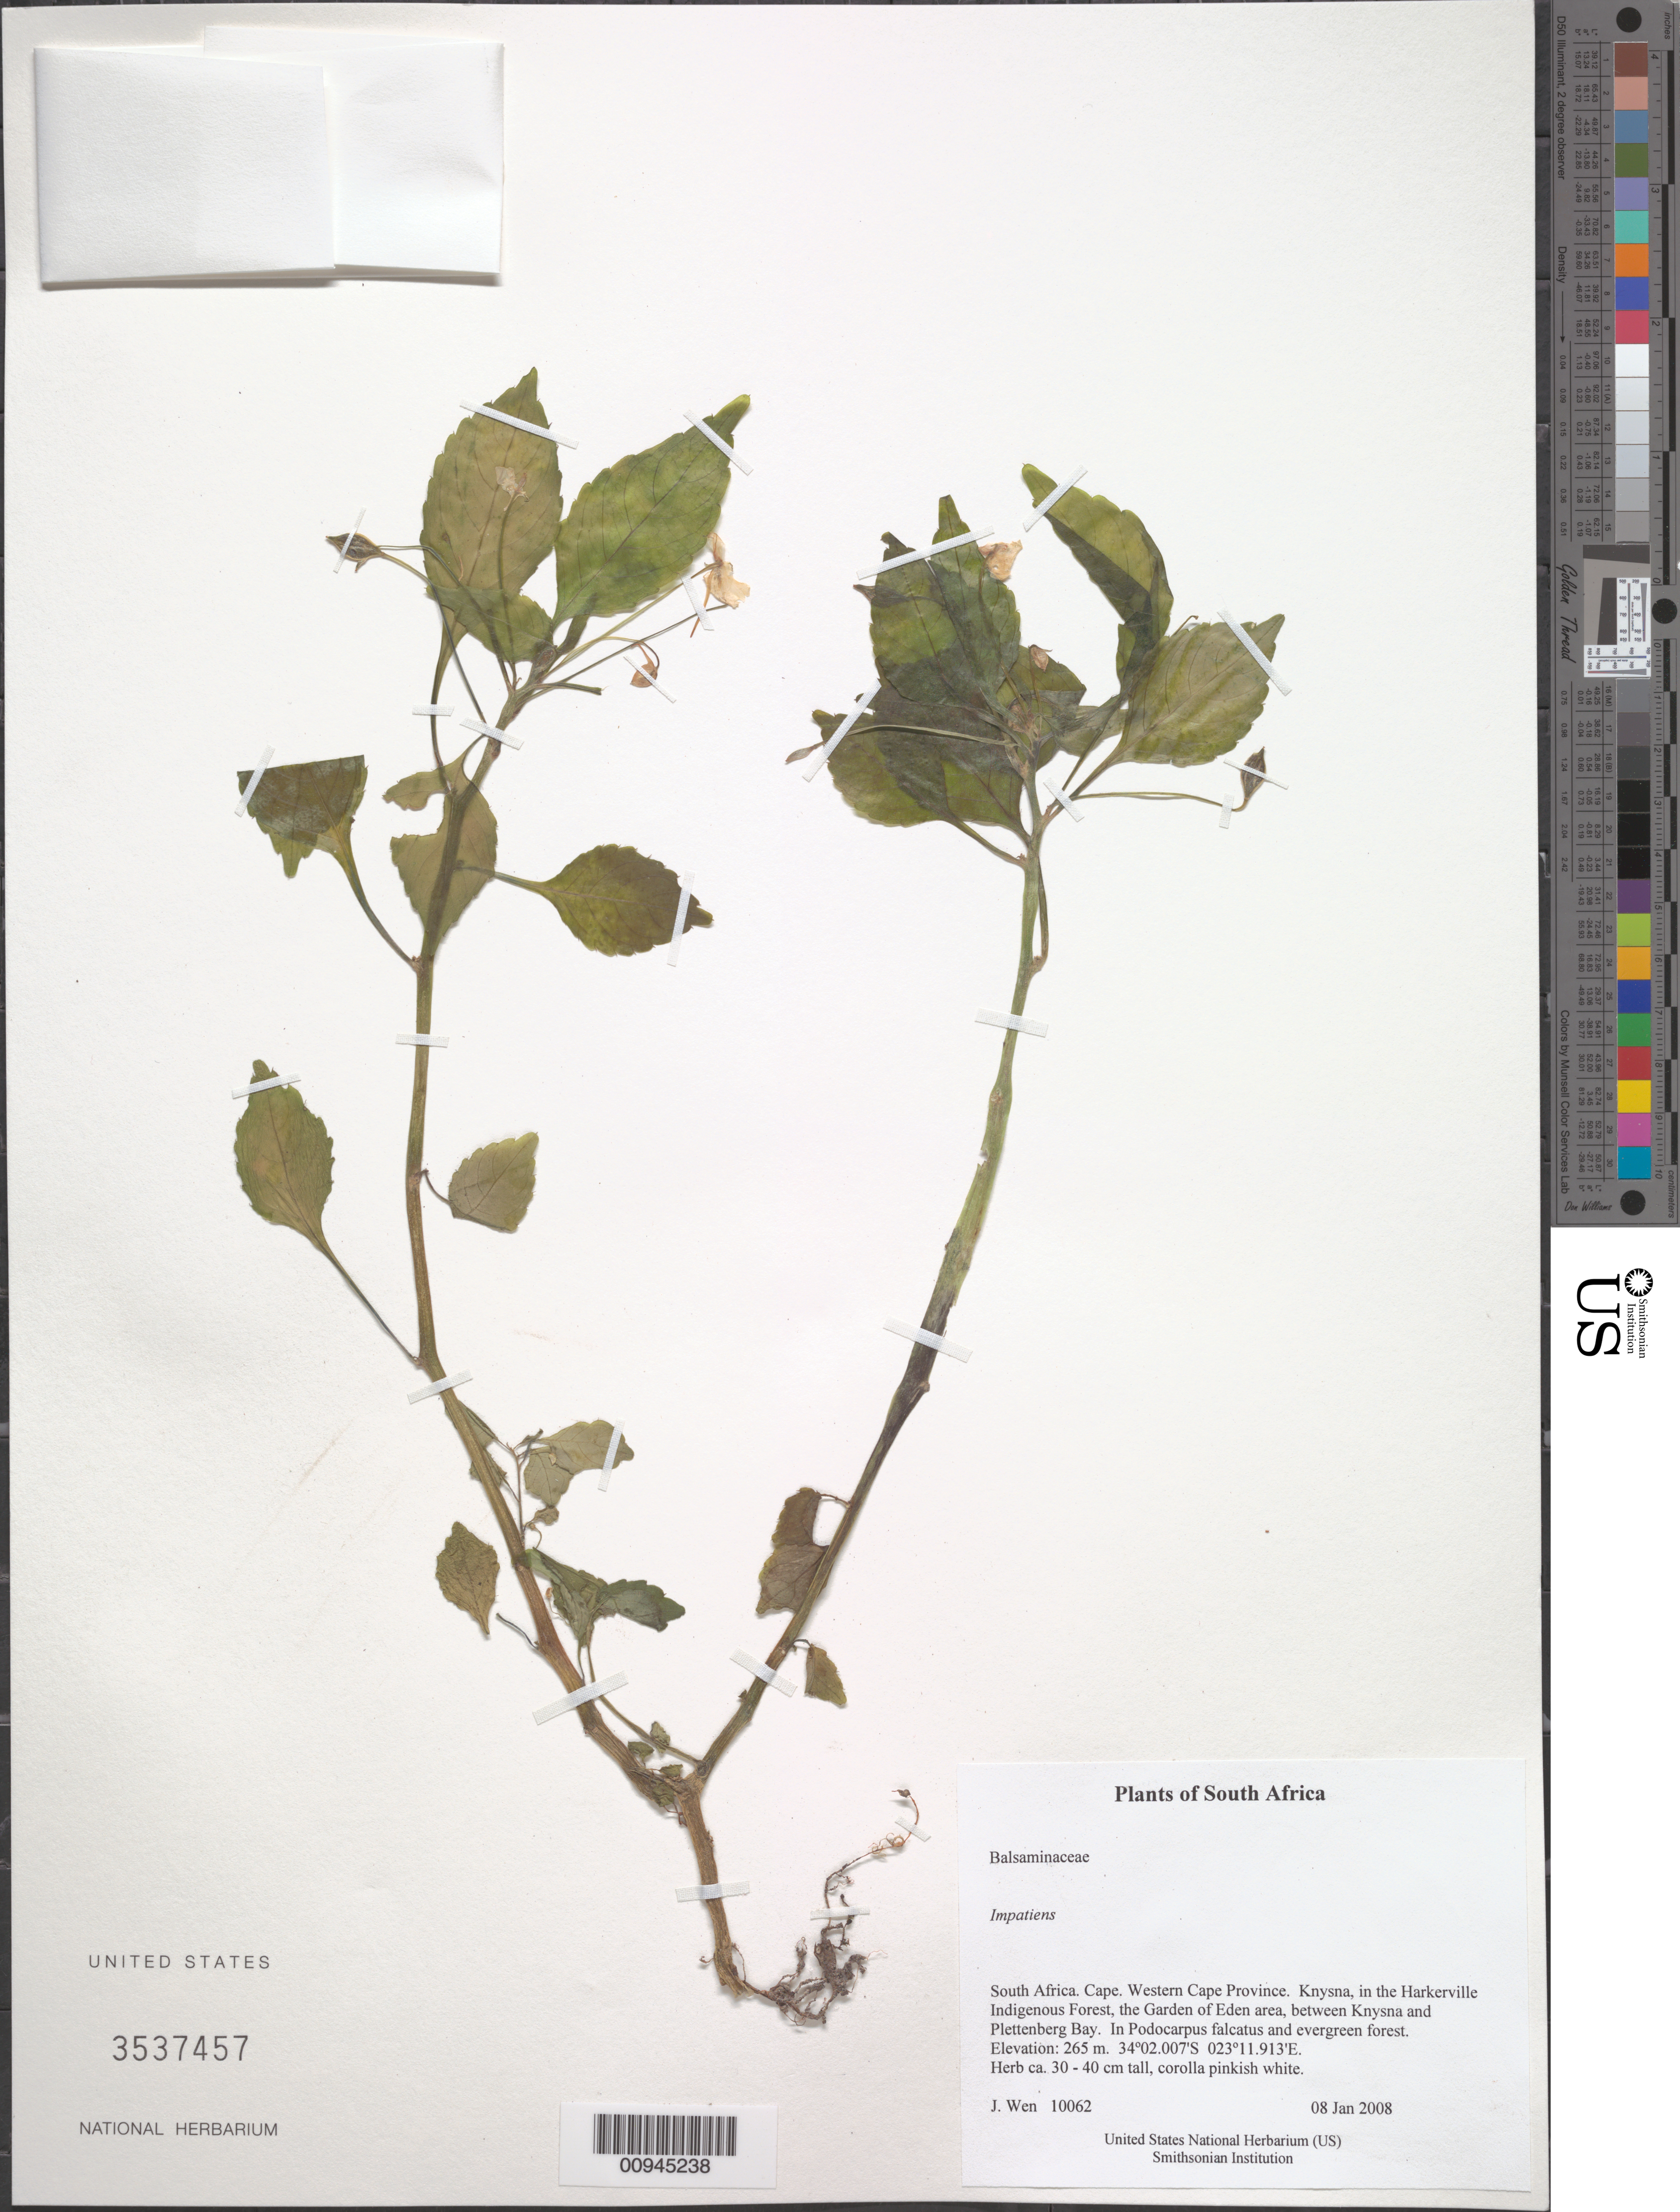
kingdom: Plantae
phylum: Tracheophyta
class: Magnoliopsida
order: Ericales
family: Balsaminaceae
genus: Impatiens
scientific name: Impatiens sp.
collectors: J. Wen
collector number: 10062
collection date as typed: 08 Jan 2008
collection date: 2008-01-08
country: South Africa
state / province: Western Cape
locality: Western Cape Province. Knysna, in the Harkerville Indigenous Forest, the Garden of Eden area, between Knysna and Plettenberg Bay. In Podocarpus falcatus and evergreen forest.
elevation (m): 265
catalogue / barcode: US 3537457